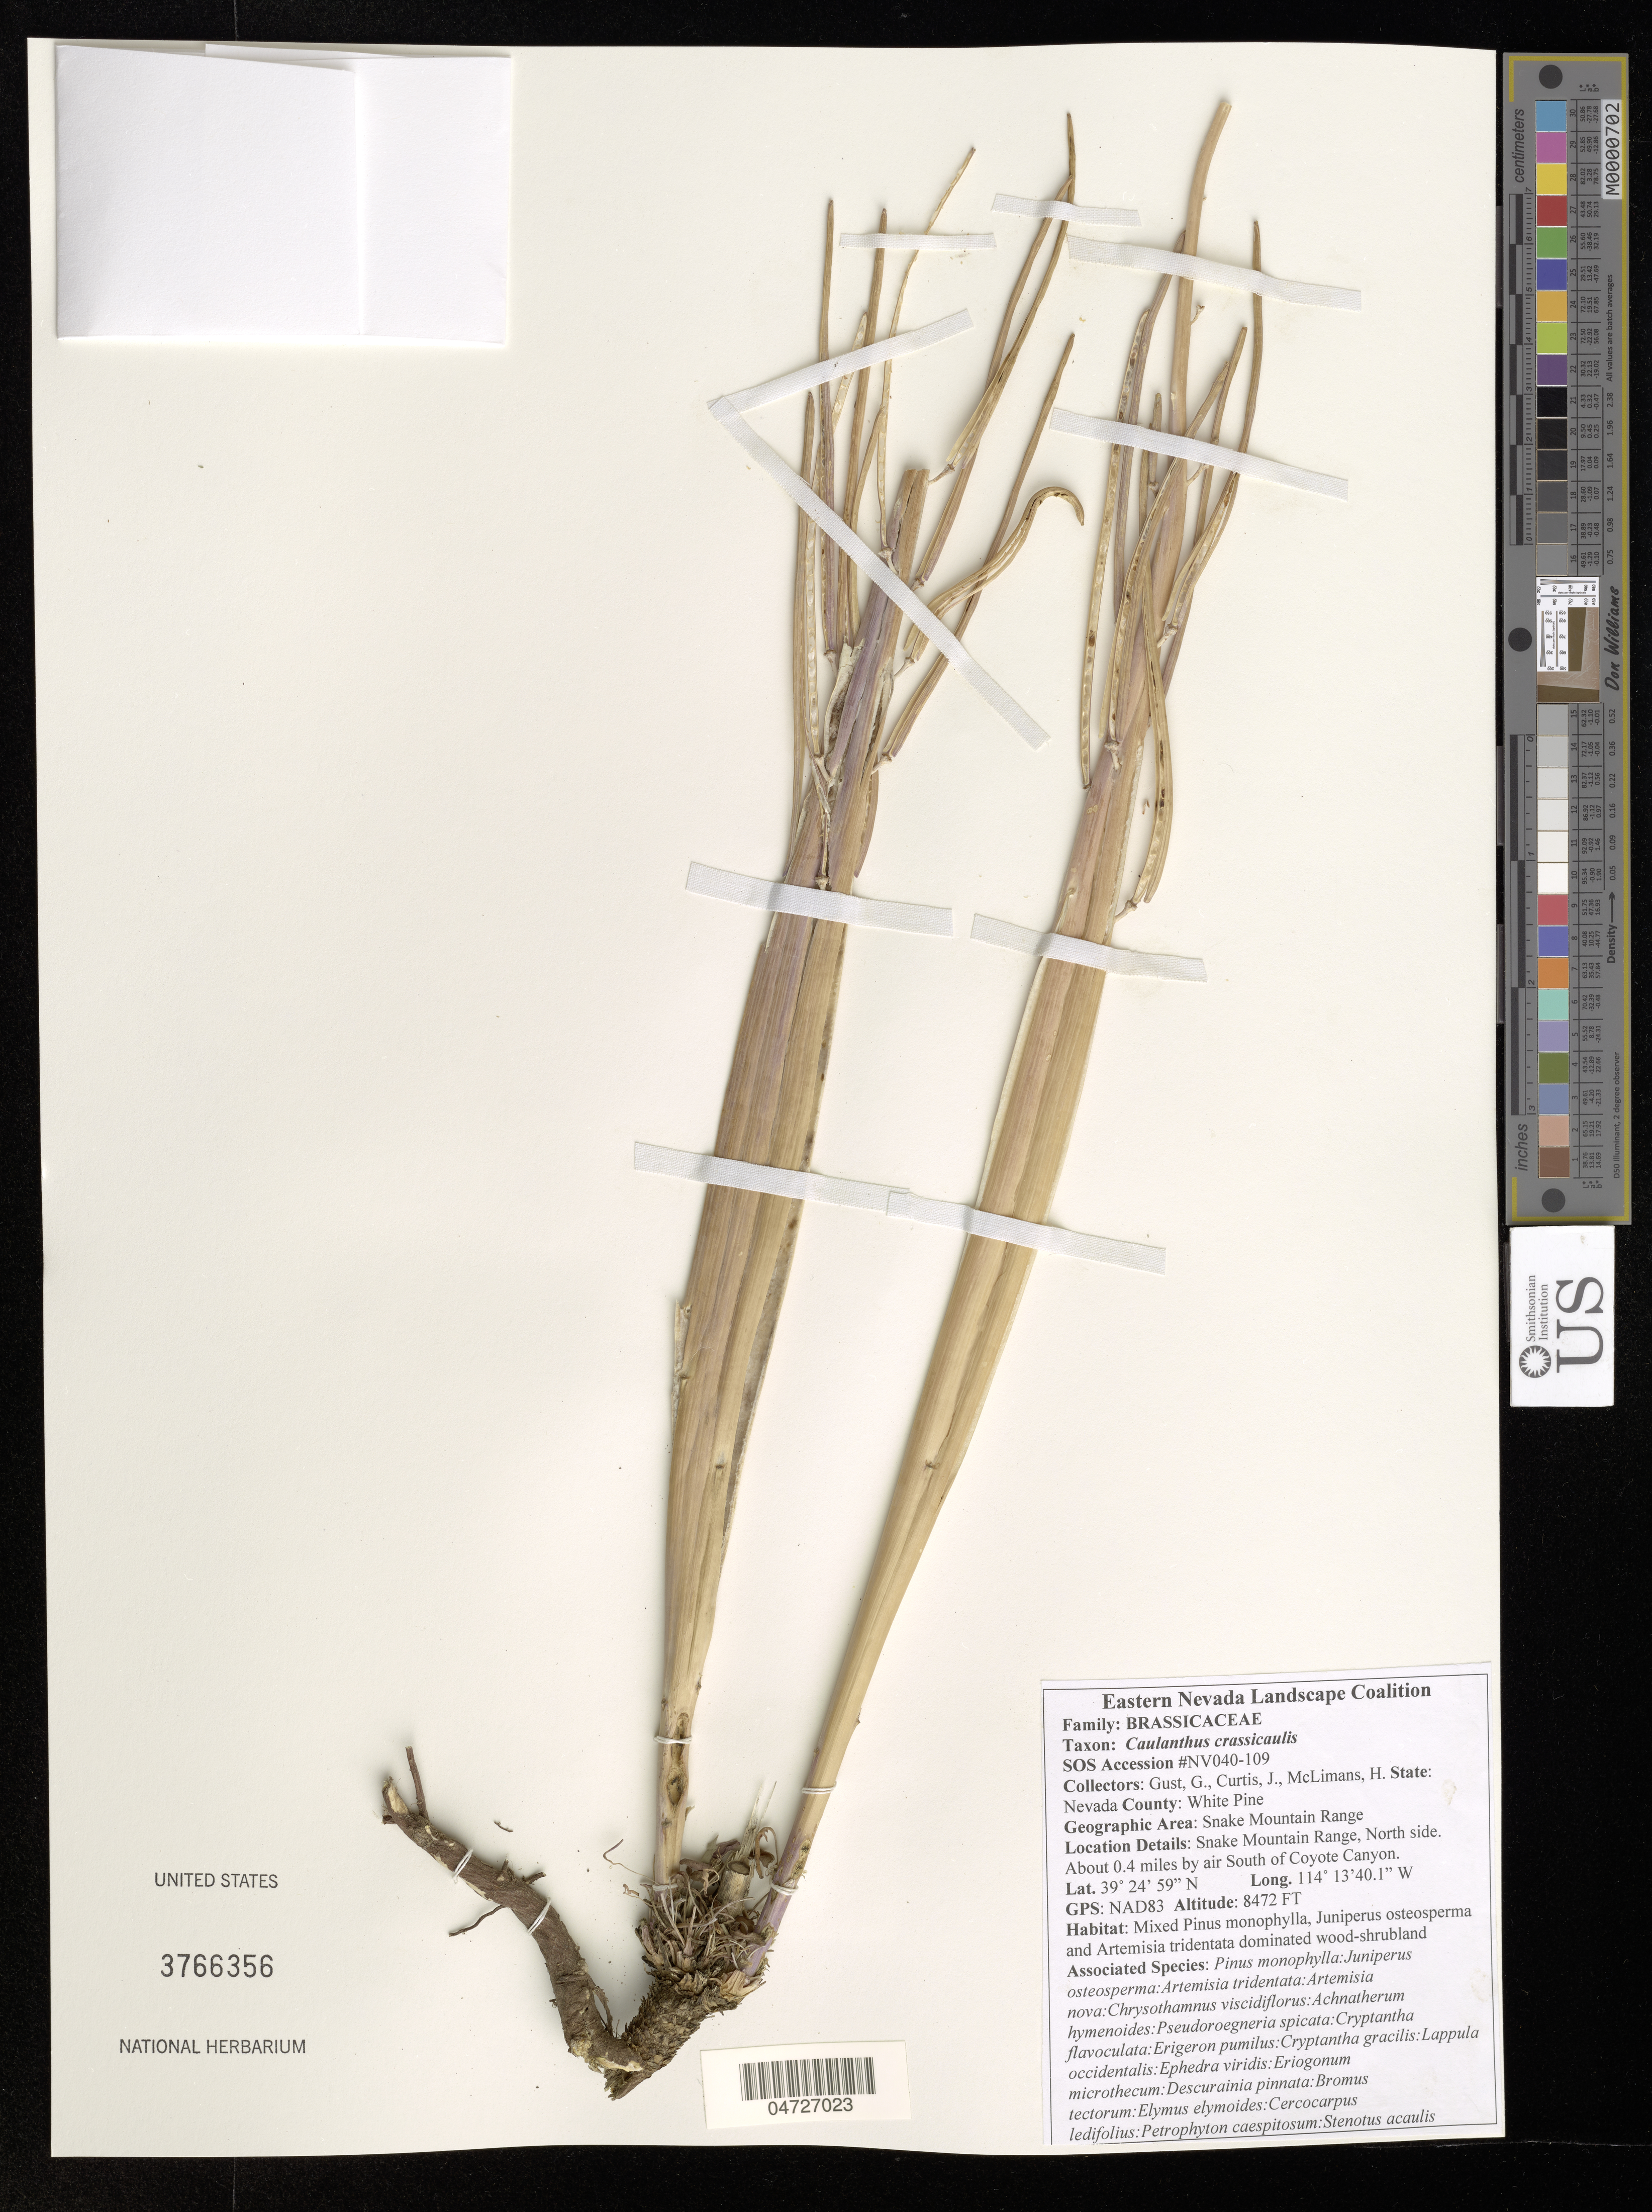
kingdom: Plantae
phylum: Tracheophyta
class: Magnoliopsida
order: Brassicales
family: Brassicaceae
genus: Caulanthus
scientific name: Caulanthus crassicaulis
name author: S. Watson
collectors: G. Gust, J. Curtis & H. McLimans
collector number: NV040-109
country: United States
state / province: Nevada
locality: County: White Pine. Snake Mountain Range, North side. About 0.4 miles by air South of Coyote Canyon.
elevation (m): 2582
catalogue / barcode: US 3766356